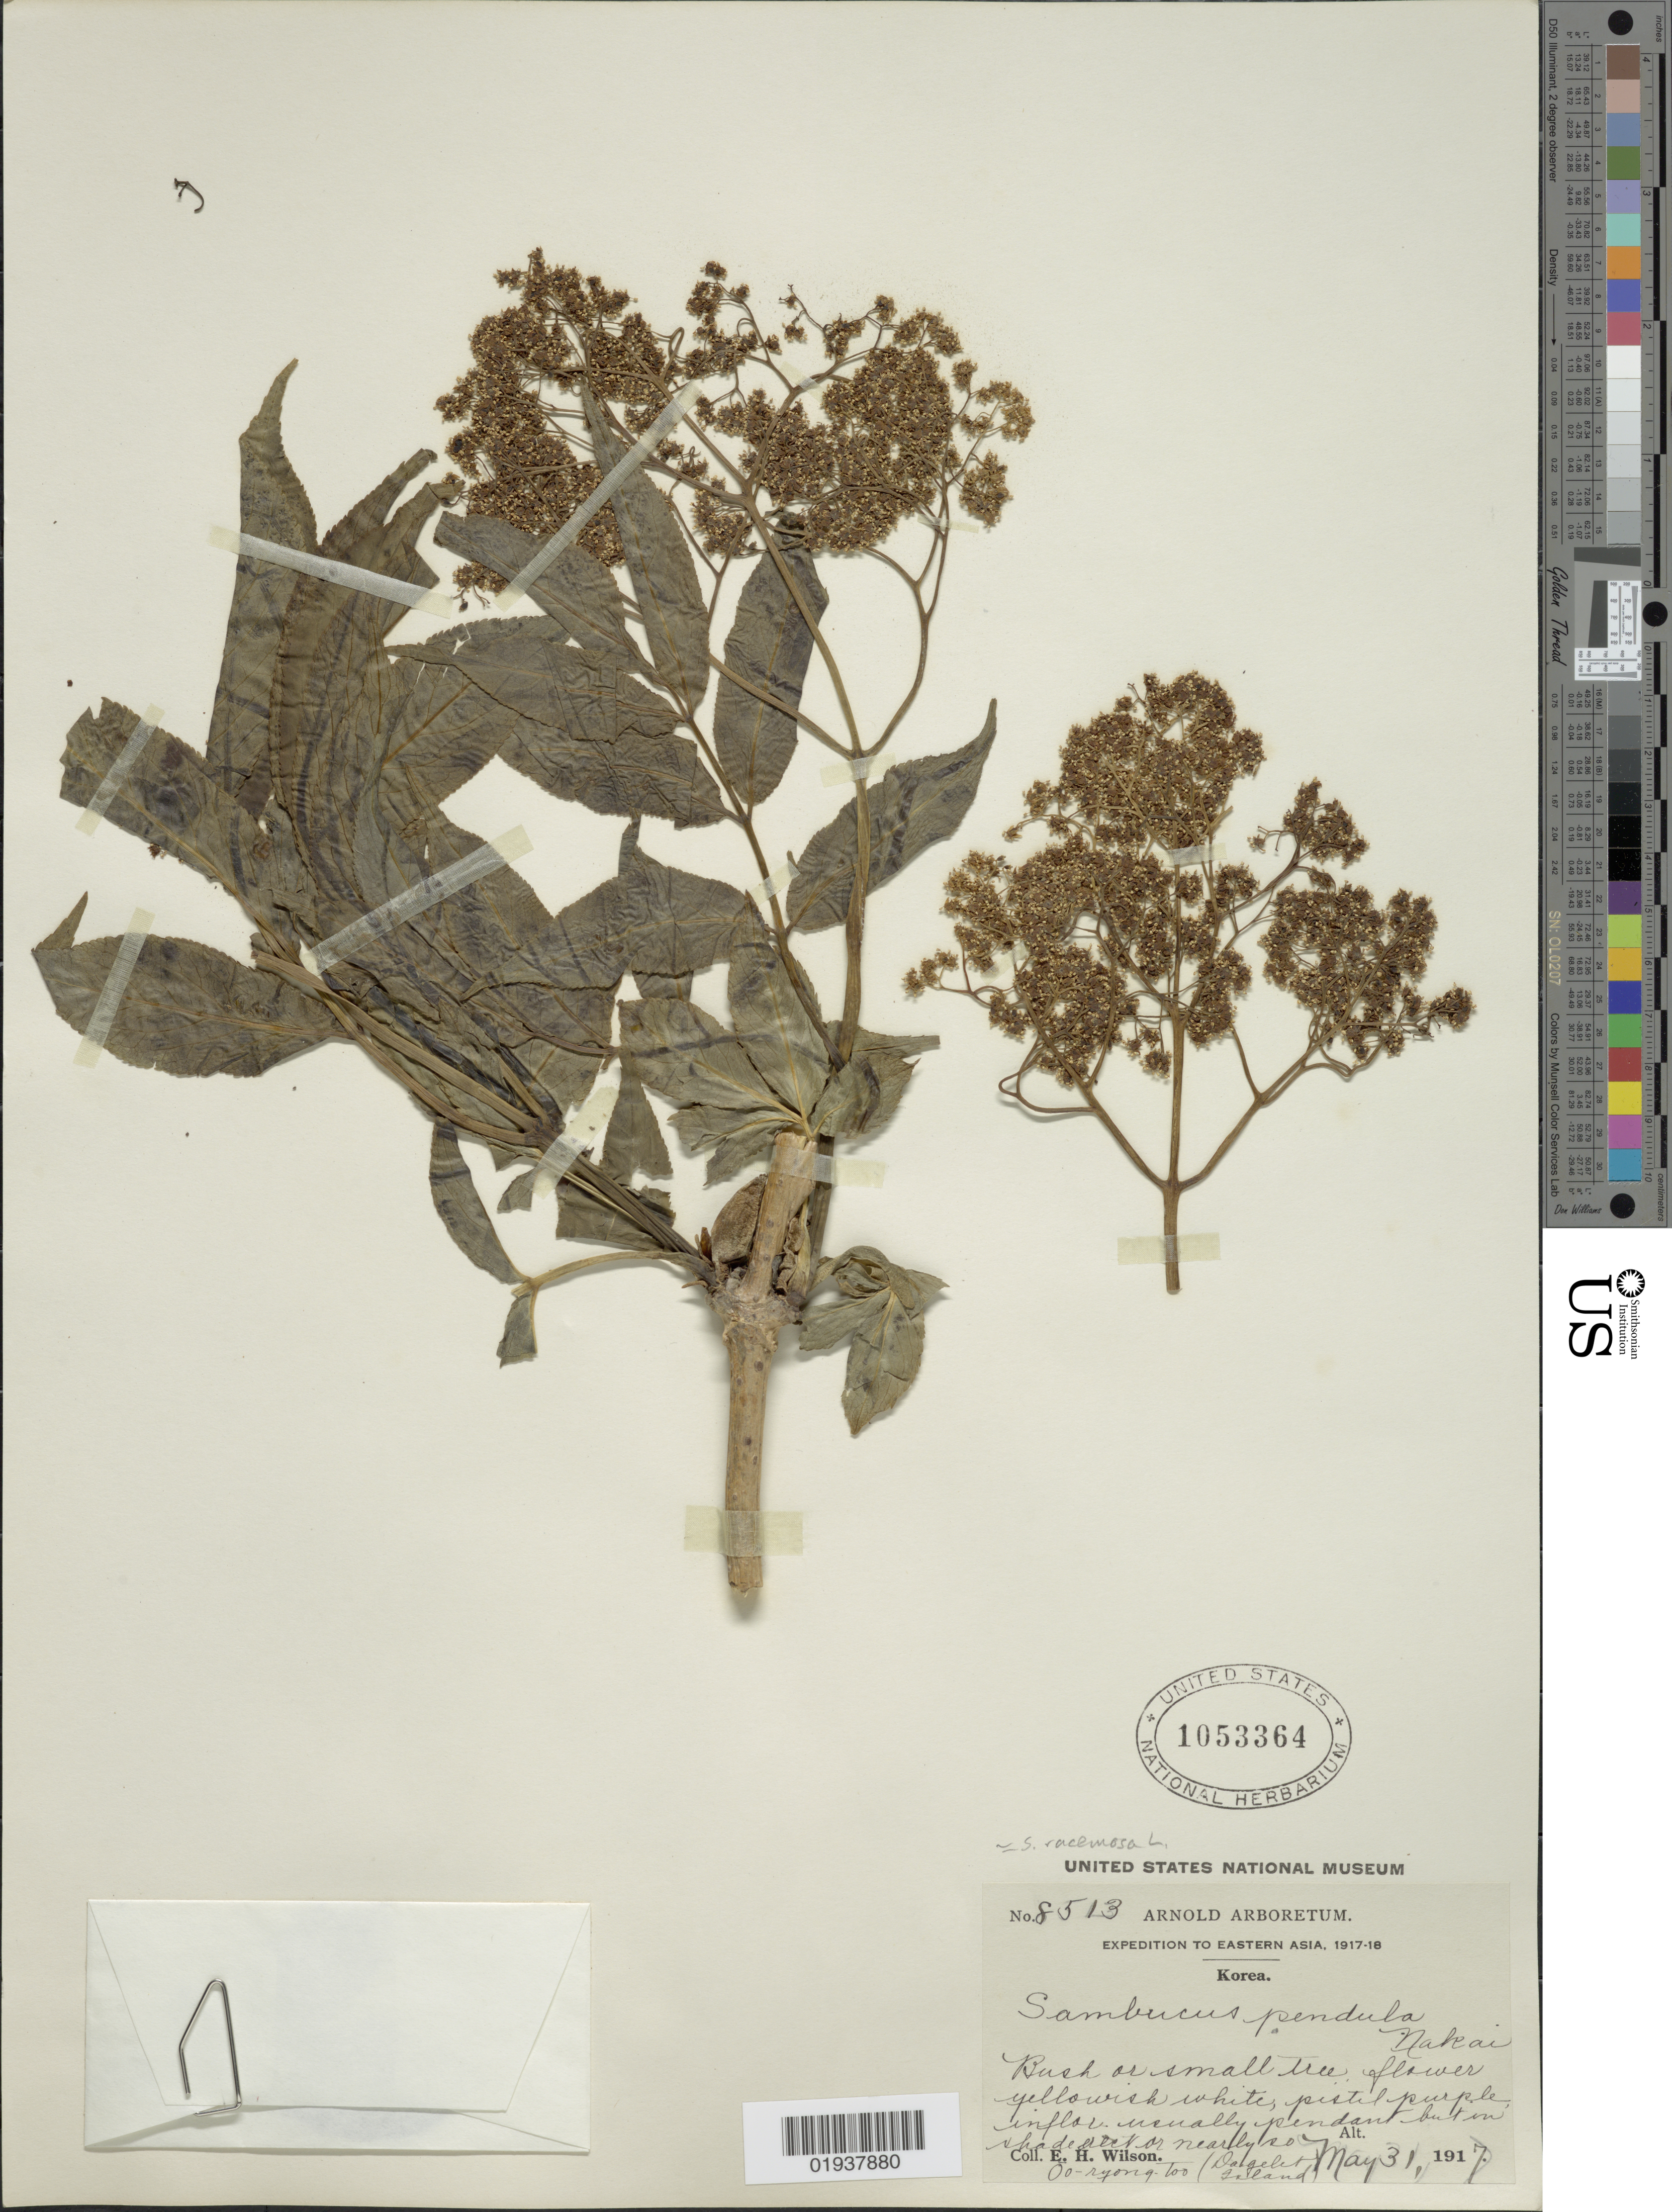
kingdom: Plantae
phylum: Tracheophyta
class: Magnoliopsida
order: Dipsacales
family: Viburnaceae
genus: Sambucus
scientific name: Sambucus racemosa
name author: L.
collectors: E. Wilson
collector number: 8513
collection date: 1917-05-31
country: South Korea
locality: Eastern Asia. Nearby so Ulleungdo (Dagelet Island)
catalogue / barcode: US 1053364